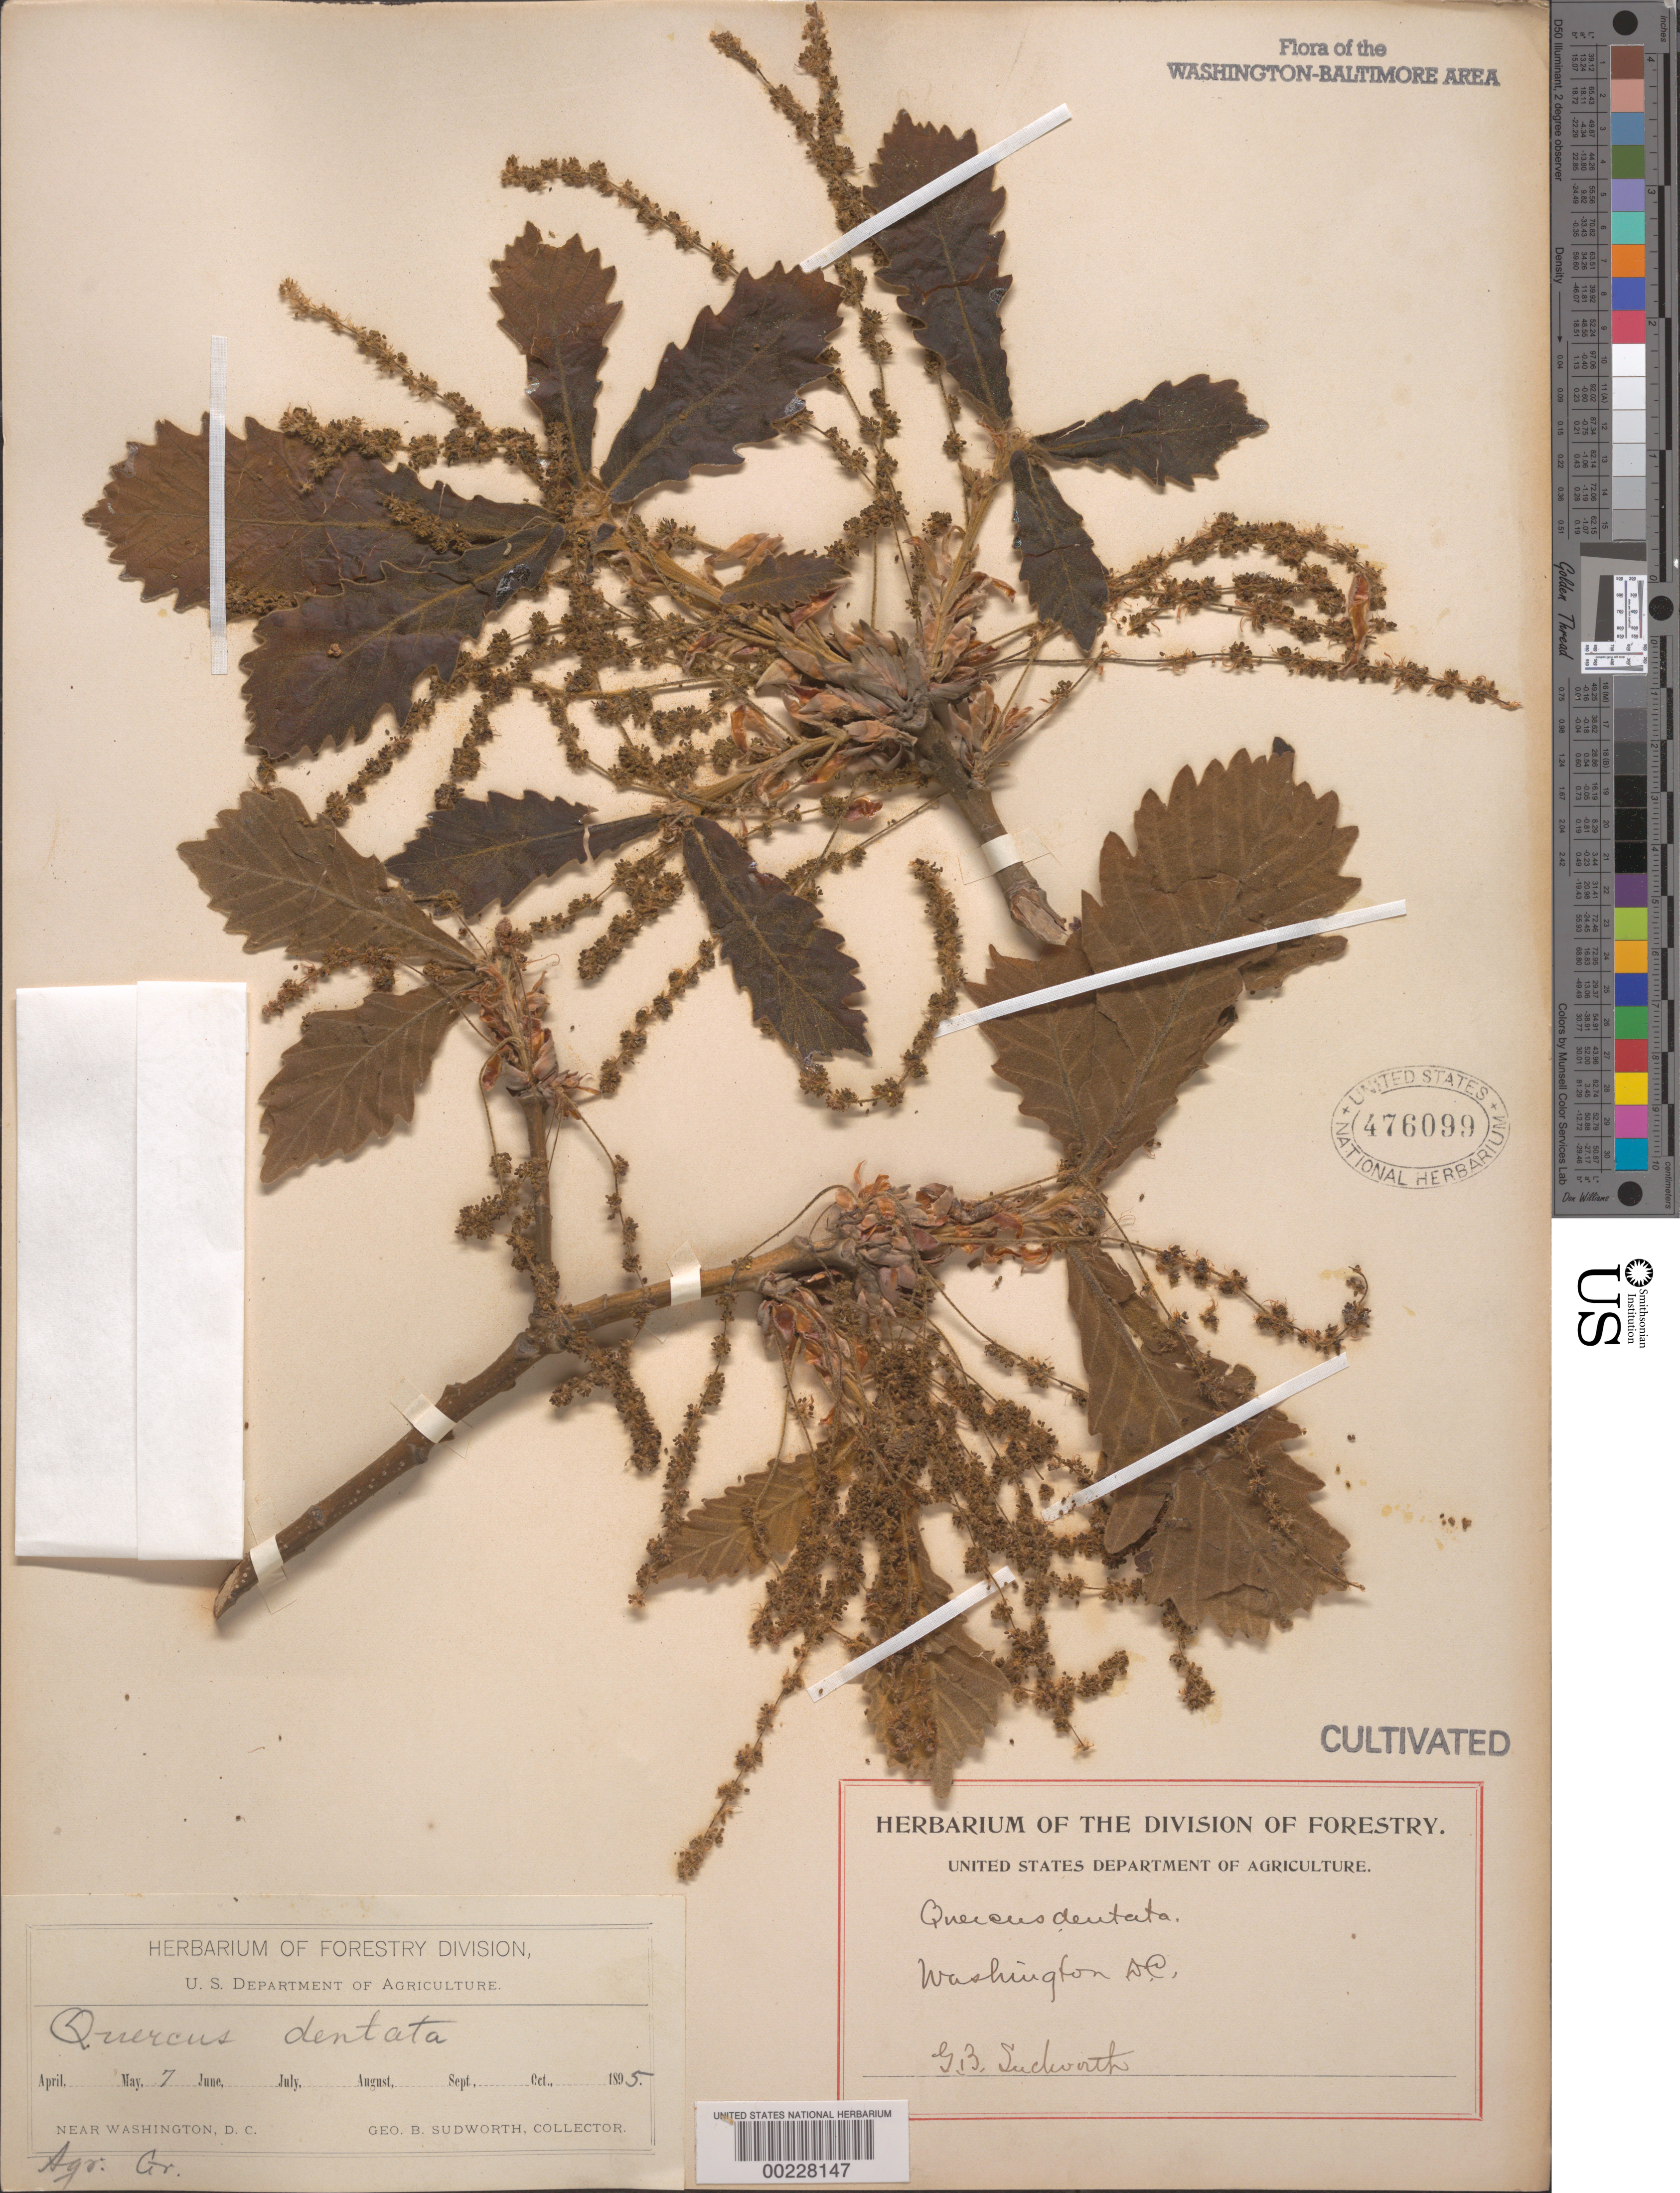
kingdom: Plantae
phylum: Tracheophyta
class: Magnoliopsida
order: Fagales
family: Fagaceae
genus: Quercus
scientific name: Quercus dentata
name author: Thunb.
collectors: G. B. Sudworth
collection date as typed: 07 May 1895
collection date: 1895-05-07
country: United States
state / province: District of Columbia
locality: Agricultural grounds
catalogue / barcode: US 476099